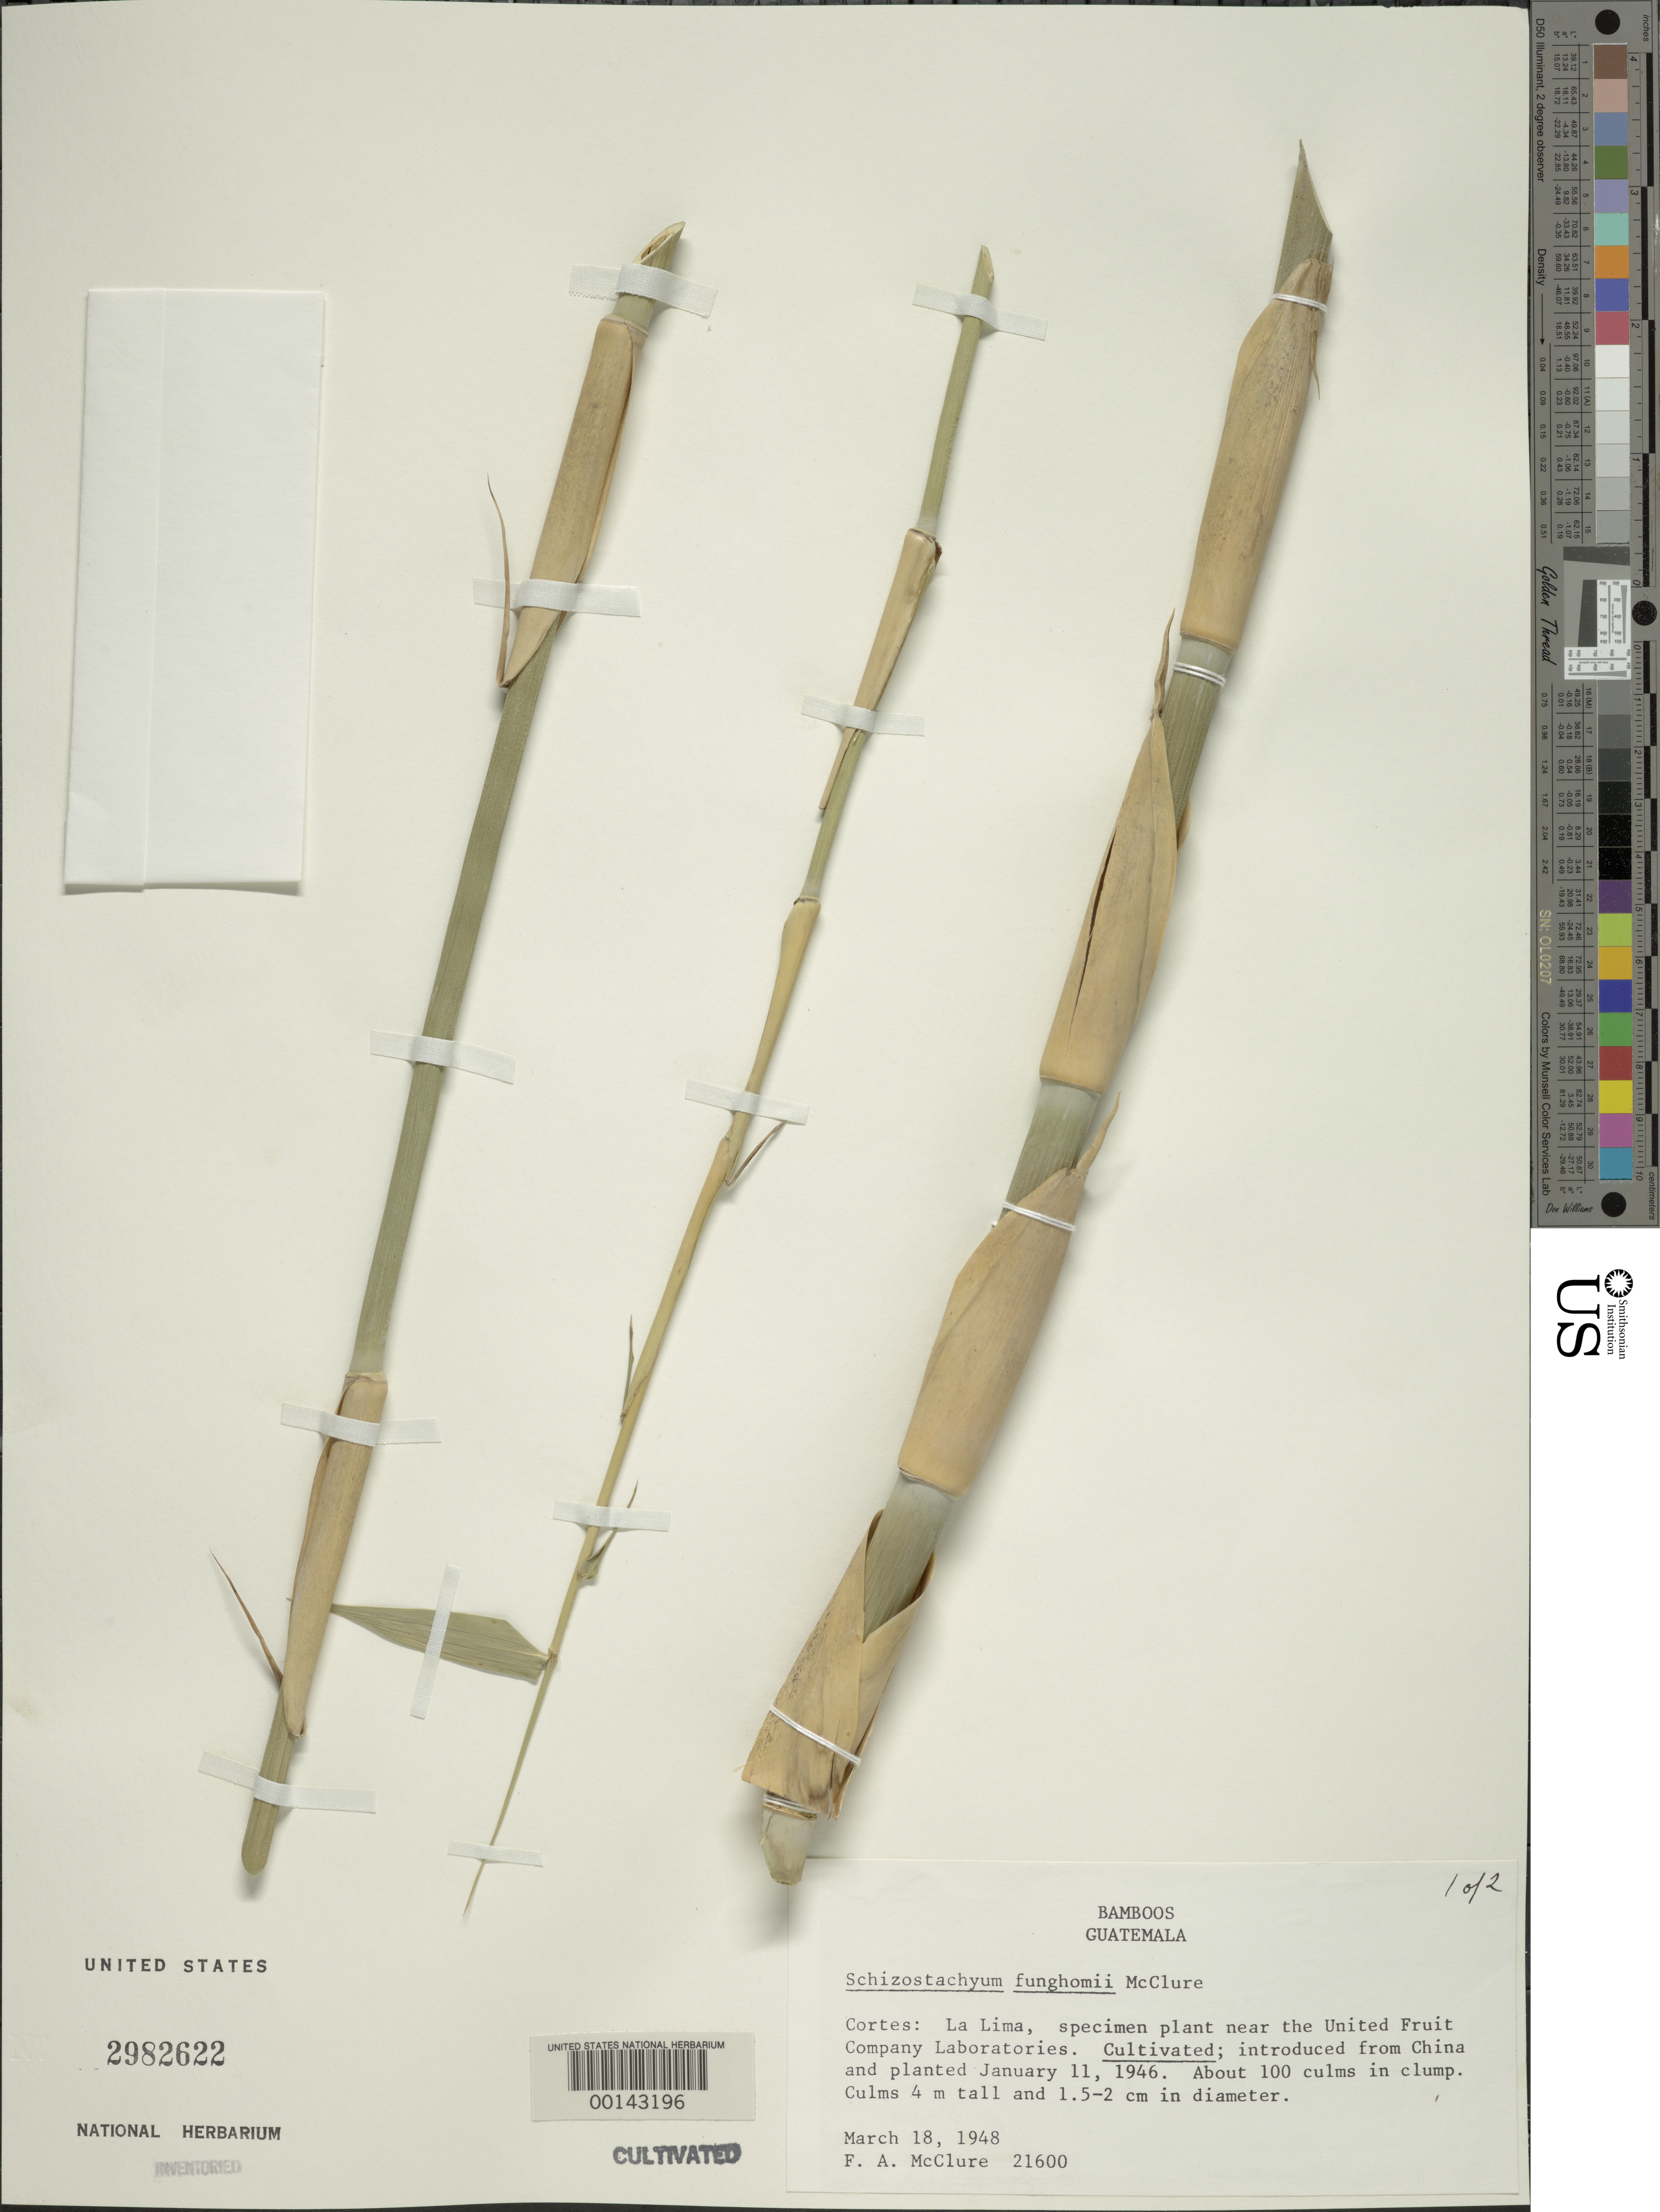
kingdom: Plantae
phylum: Tracheophyta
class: Liliopsida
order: Poales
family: Poaceae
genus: Schizostachyum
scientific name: Schizostachyum funghomii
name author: McClure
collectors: F. A. McClure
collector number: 21600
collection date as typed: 18 Mar 1948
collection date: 1948-03-18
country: Guatemala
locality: La lima, cortes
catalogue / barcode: US 2982622